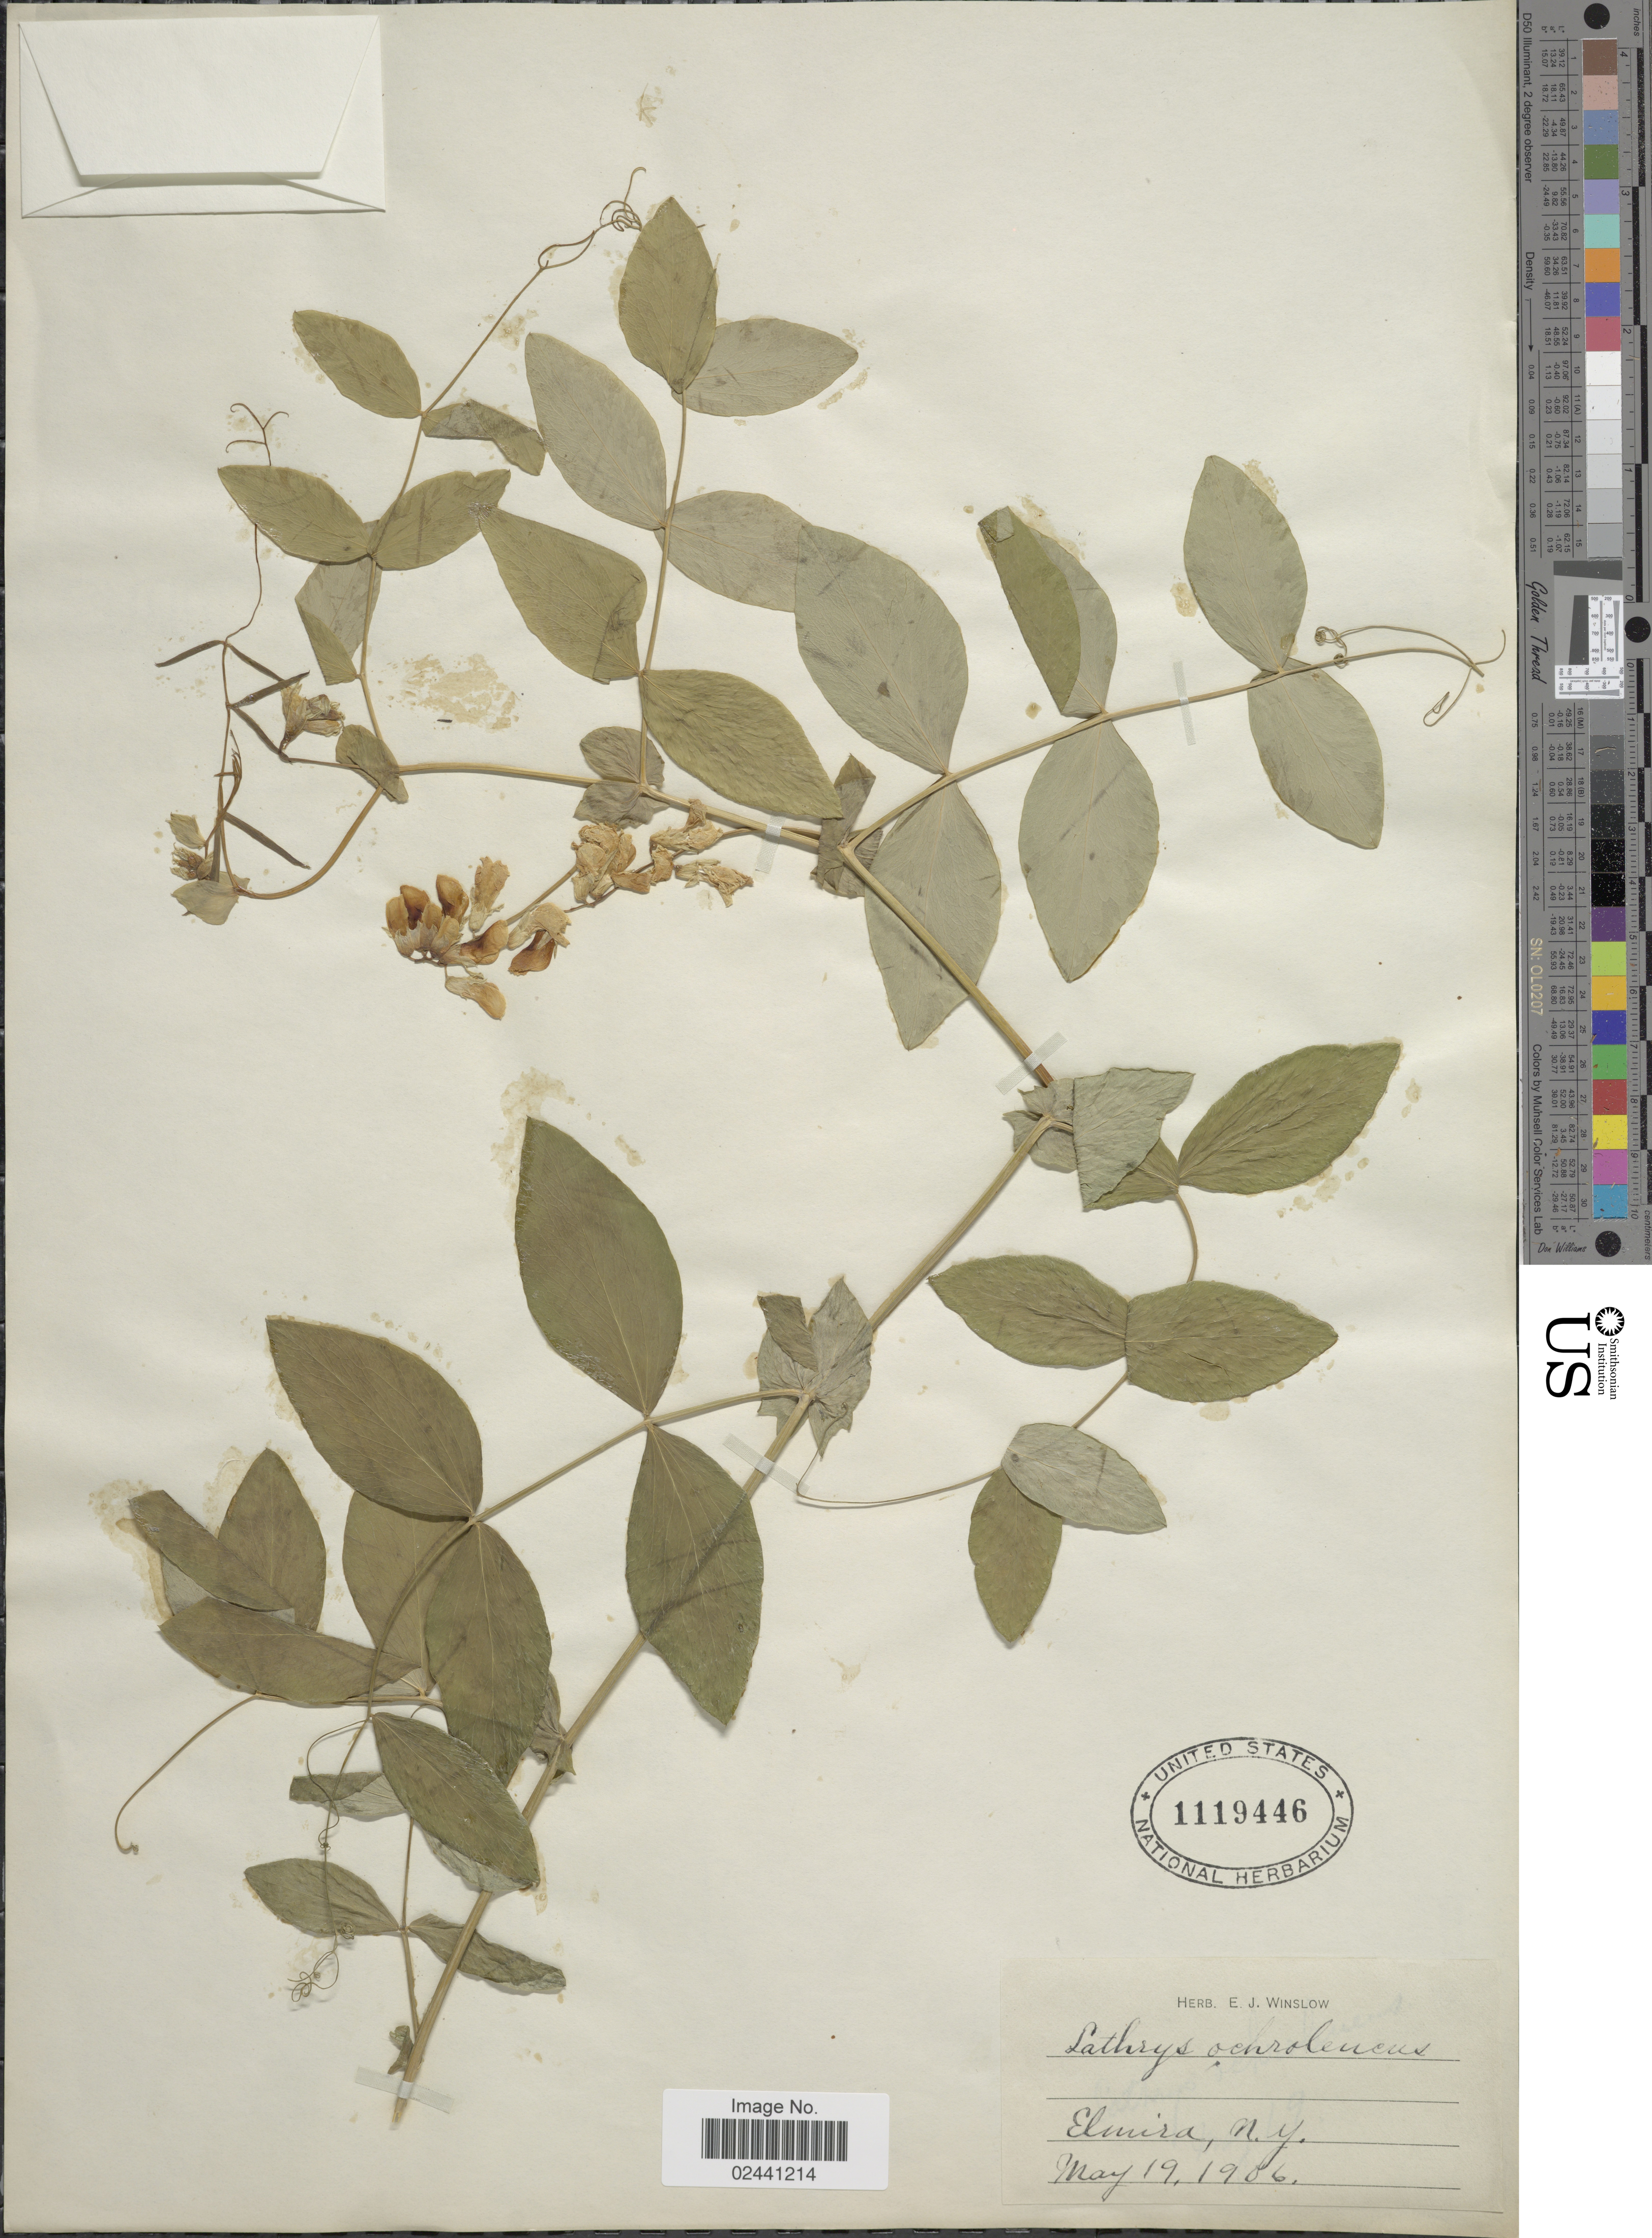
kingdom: Plantae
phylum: Tracheophyta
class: Magnoliopsida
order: Fabales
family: Fabaceae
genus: Lathyrus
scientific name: Lathyrus ochroleucus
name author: Hook.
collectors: ex herb. E. J. Winslow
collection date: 1906-05-19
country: United States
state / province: New York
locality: Elmira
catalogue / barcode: US 1119446